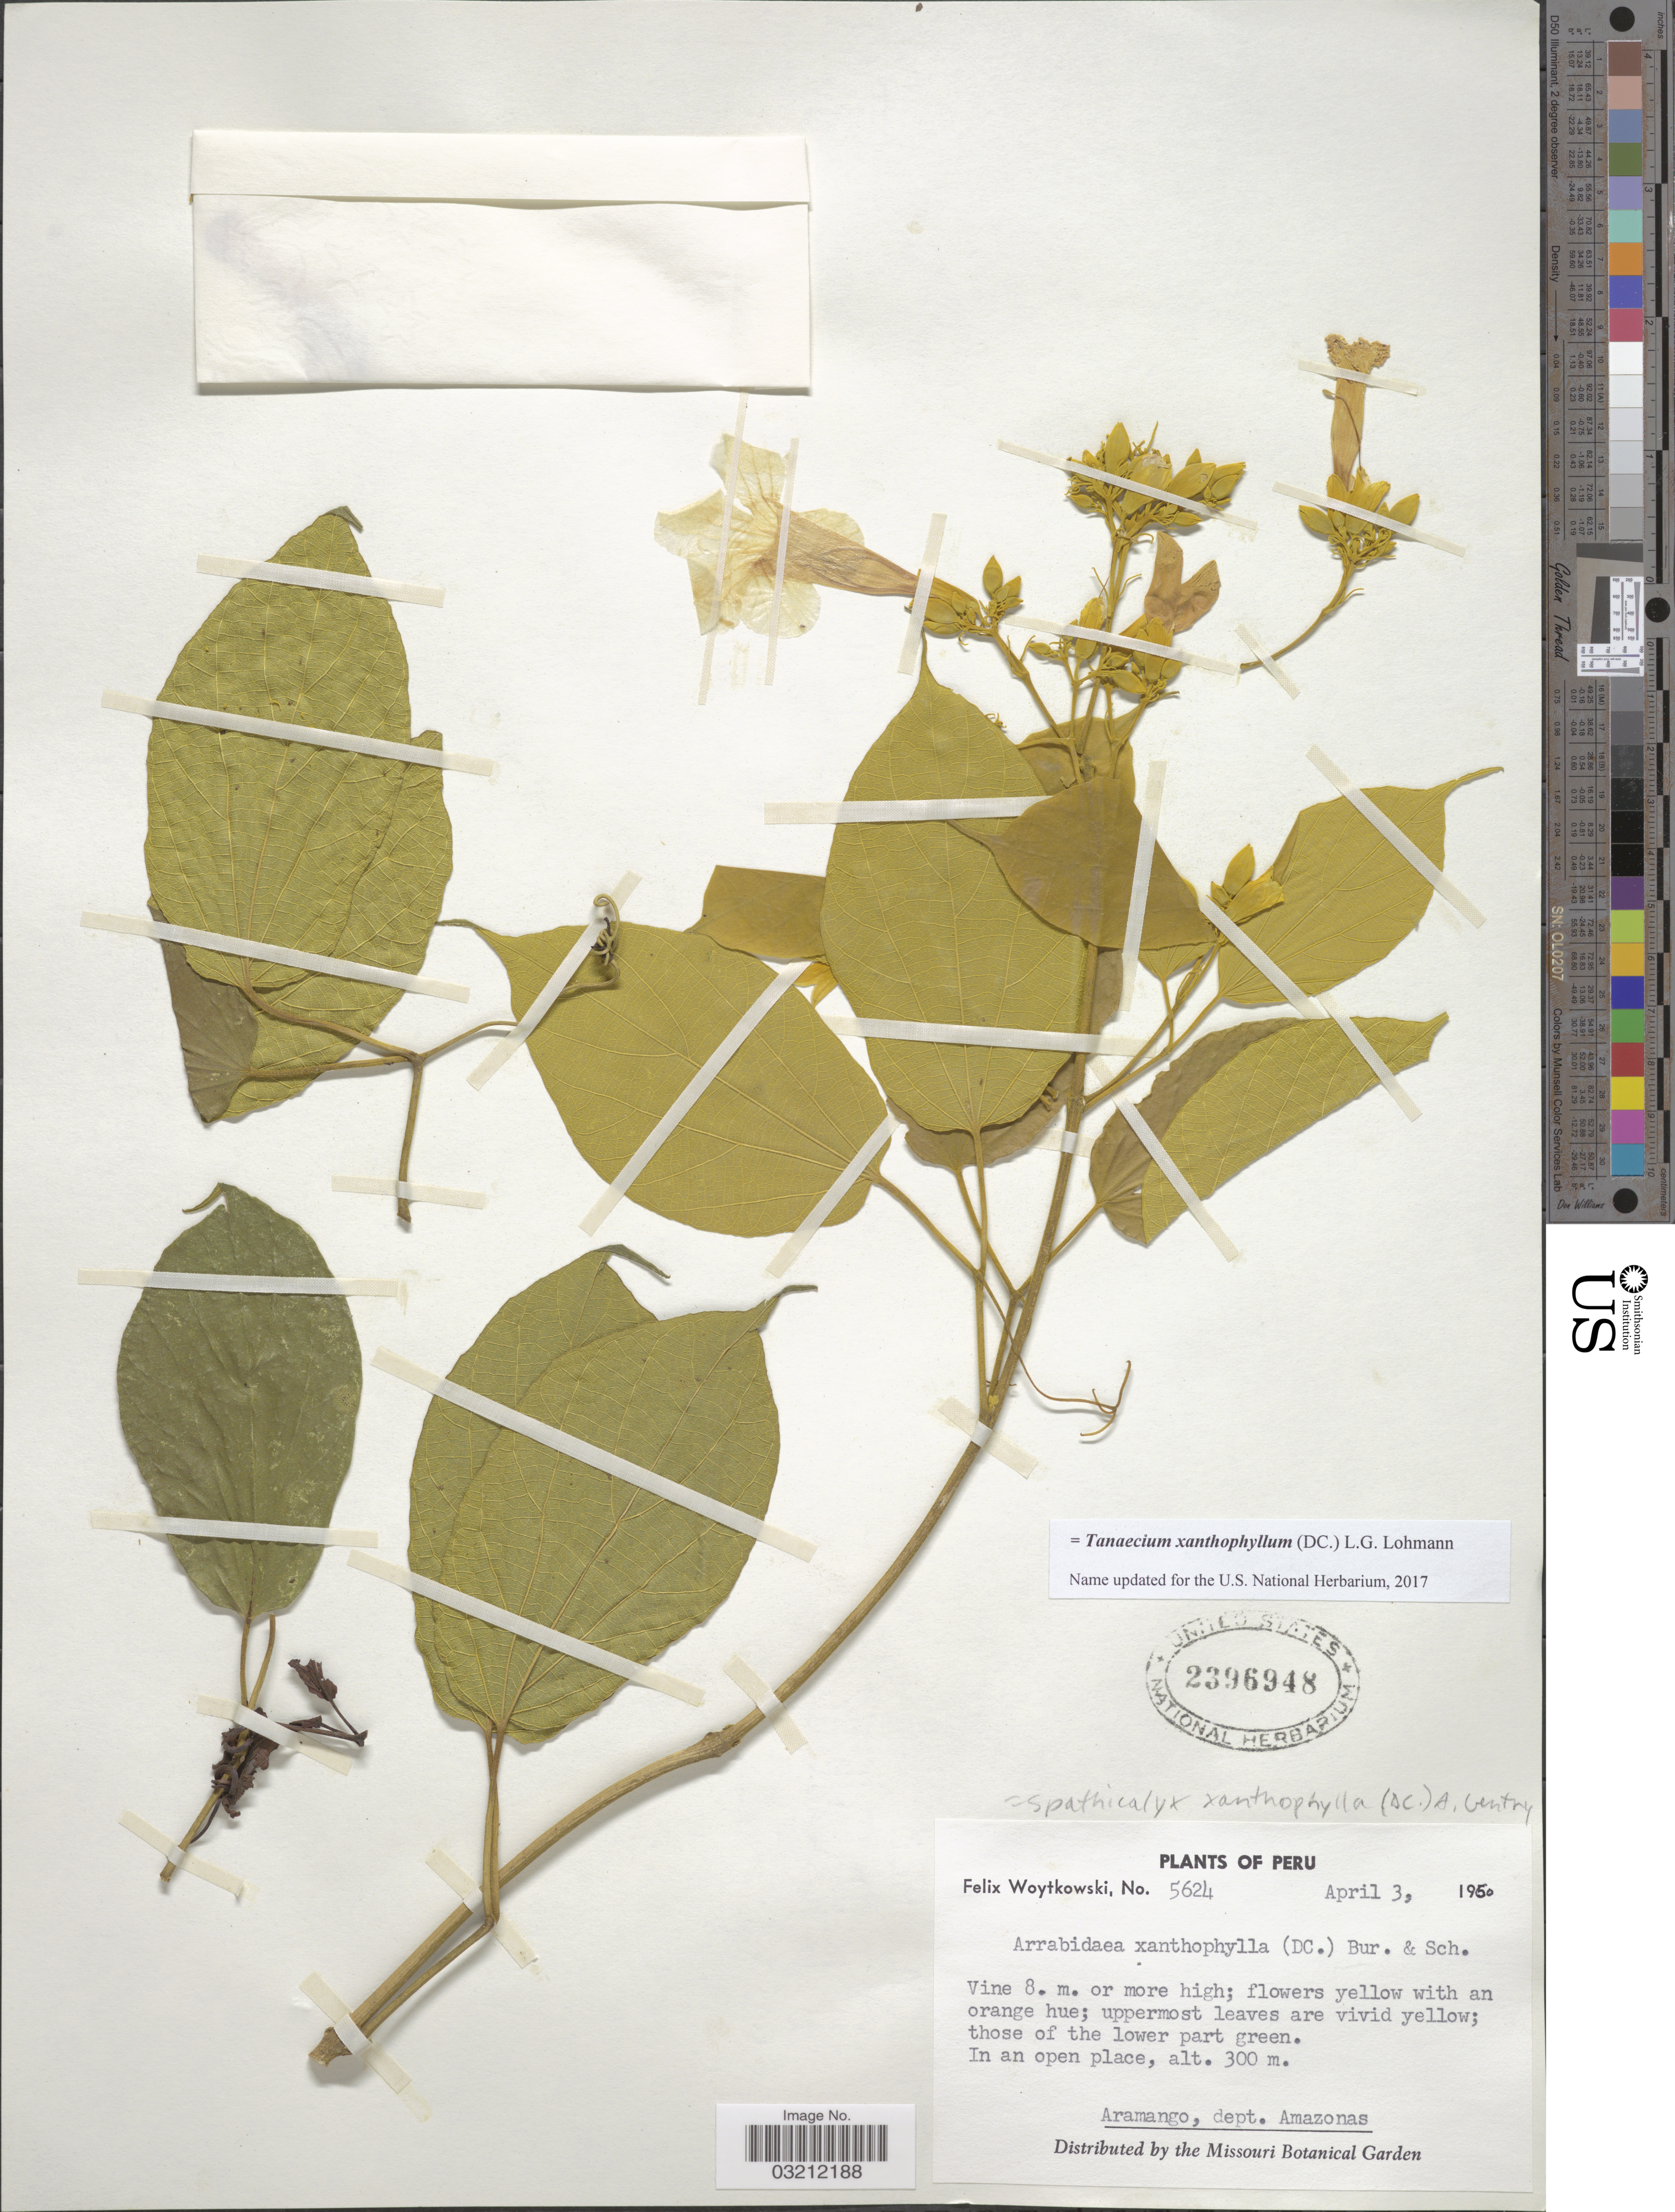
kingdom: Plantae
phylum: Tracheophyta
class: Magnoliopsida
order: Lamiales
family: Bignoniaceae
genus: Tanaecium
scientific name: Tanaecium xanthophyllum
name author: (DC.) L.G. Lohmann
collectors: F. Woytkowski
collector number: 5624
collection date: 1950-04-03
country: Peru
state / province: Amazonas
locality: Aramango, dept. Amazonas.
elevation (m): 300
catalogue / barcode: US 2396948